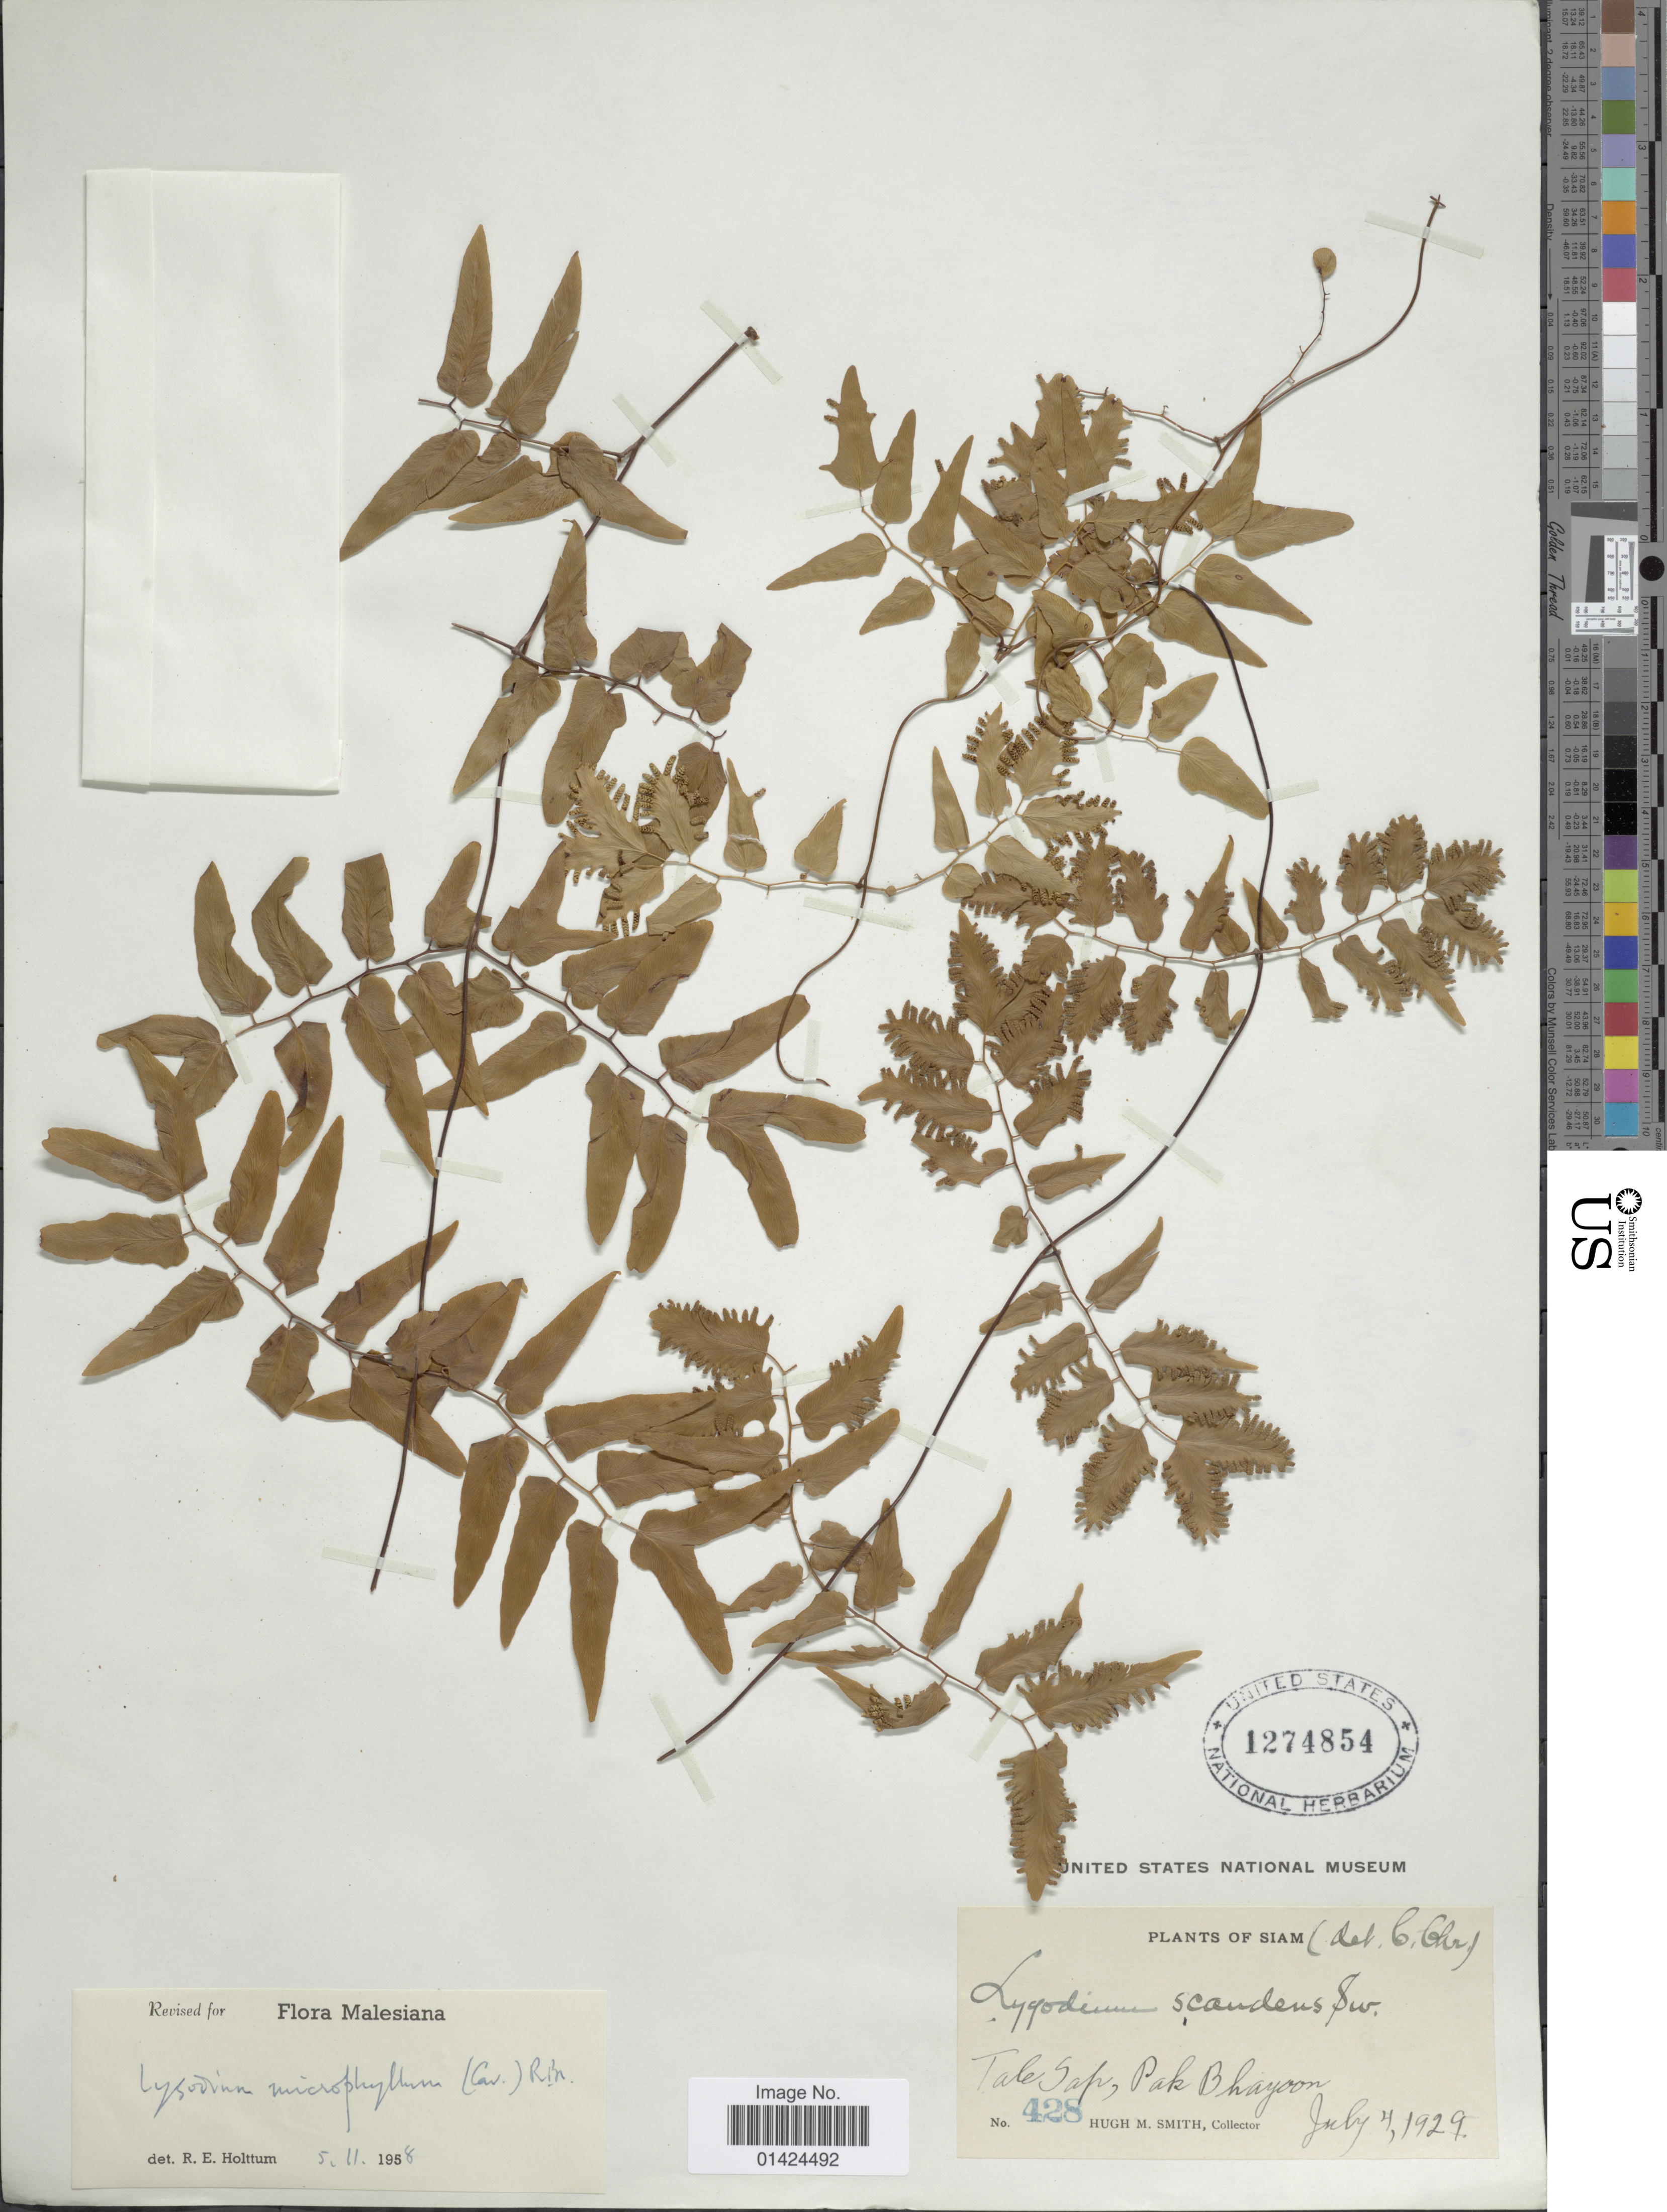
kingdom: Plantae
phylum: Tracheophyta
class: Polypodiopsida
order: Schizaeales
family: Lygodiaceae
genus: Lygodium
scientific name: Lygodium microphyllum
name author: (Cav.) R. Br.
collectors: H. M. Smith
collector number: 428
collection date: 1929-07-04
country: Thailand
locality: Siam, Tale Sap, Pak Bhayoon.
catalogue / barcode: US 1274854